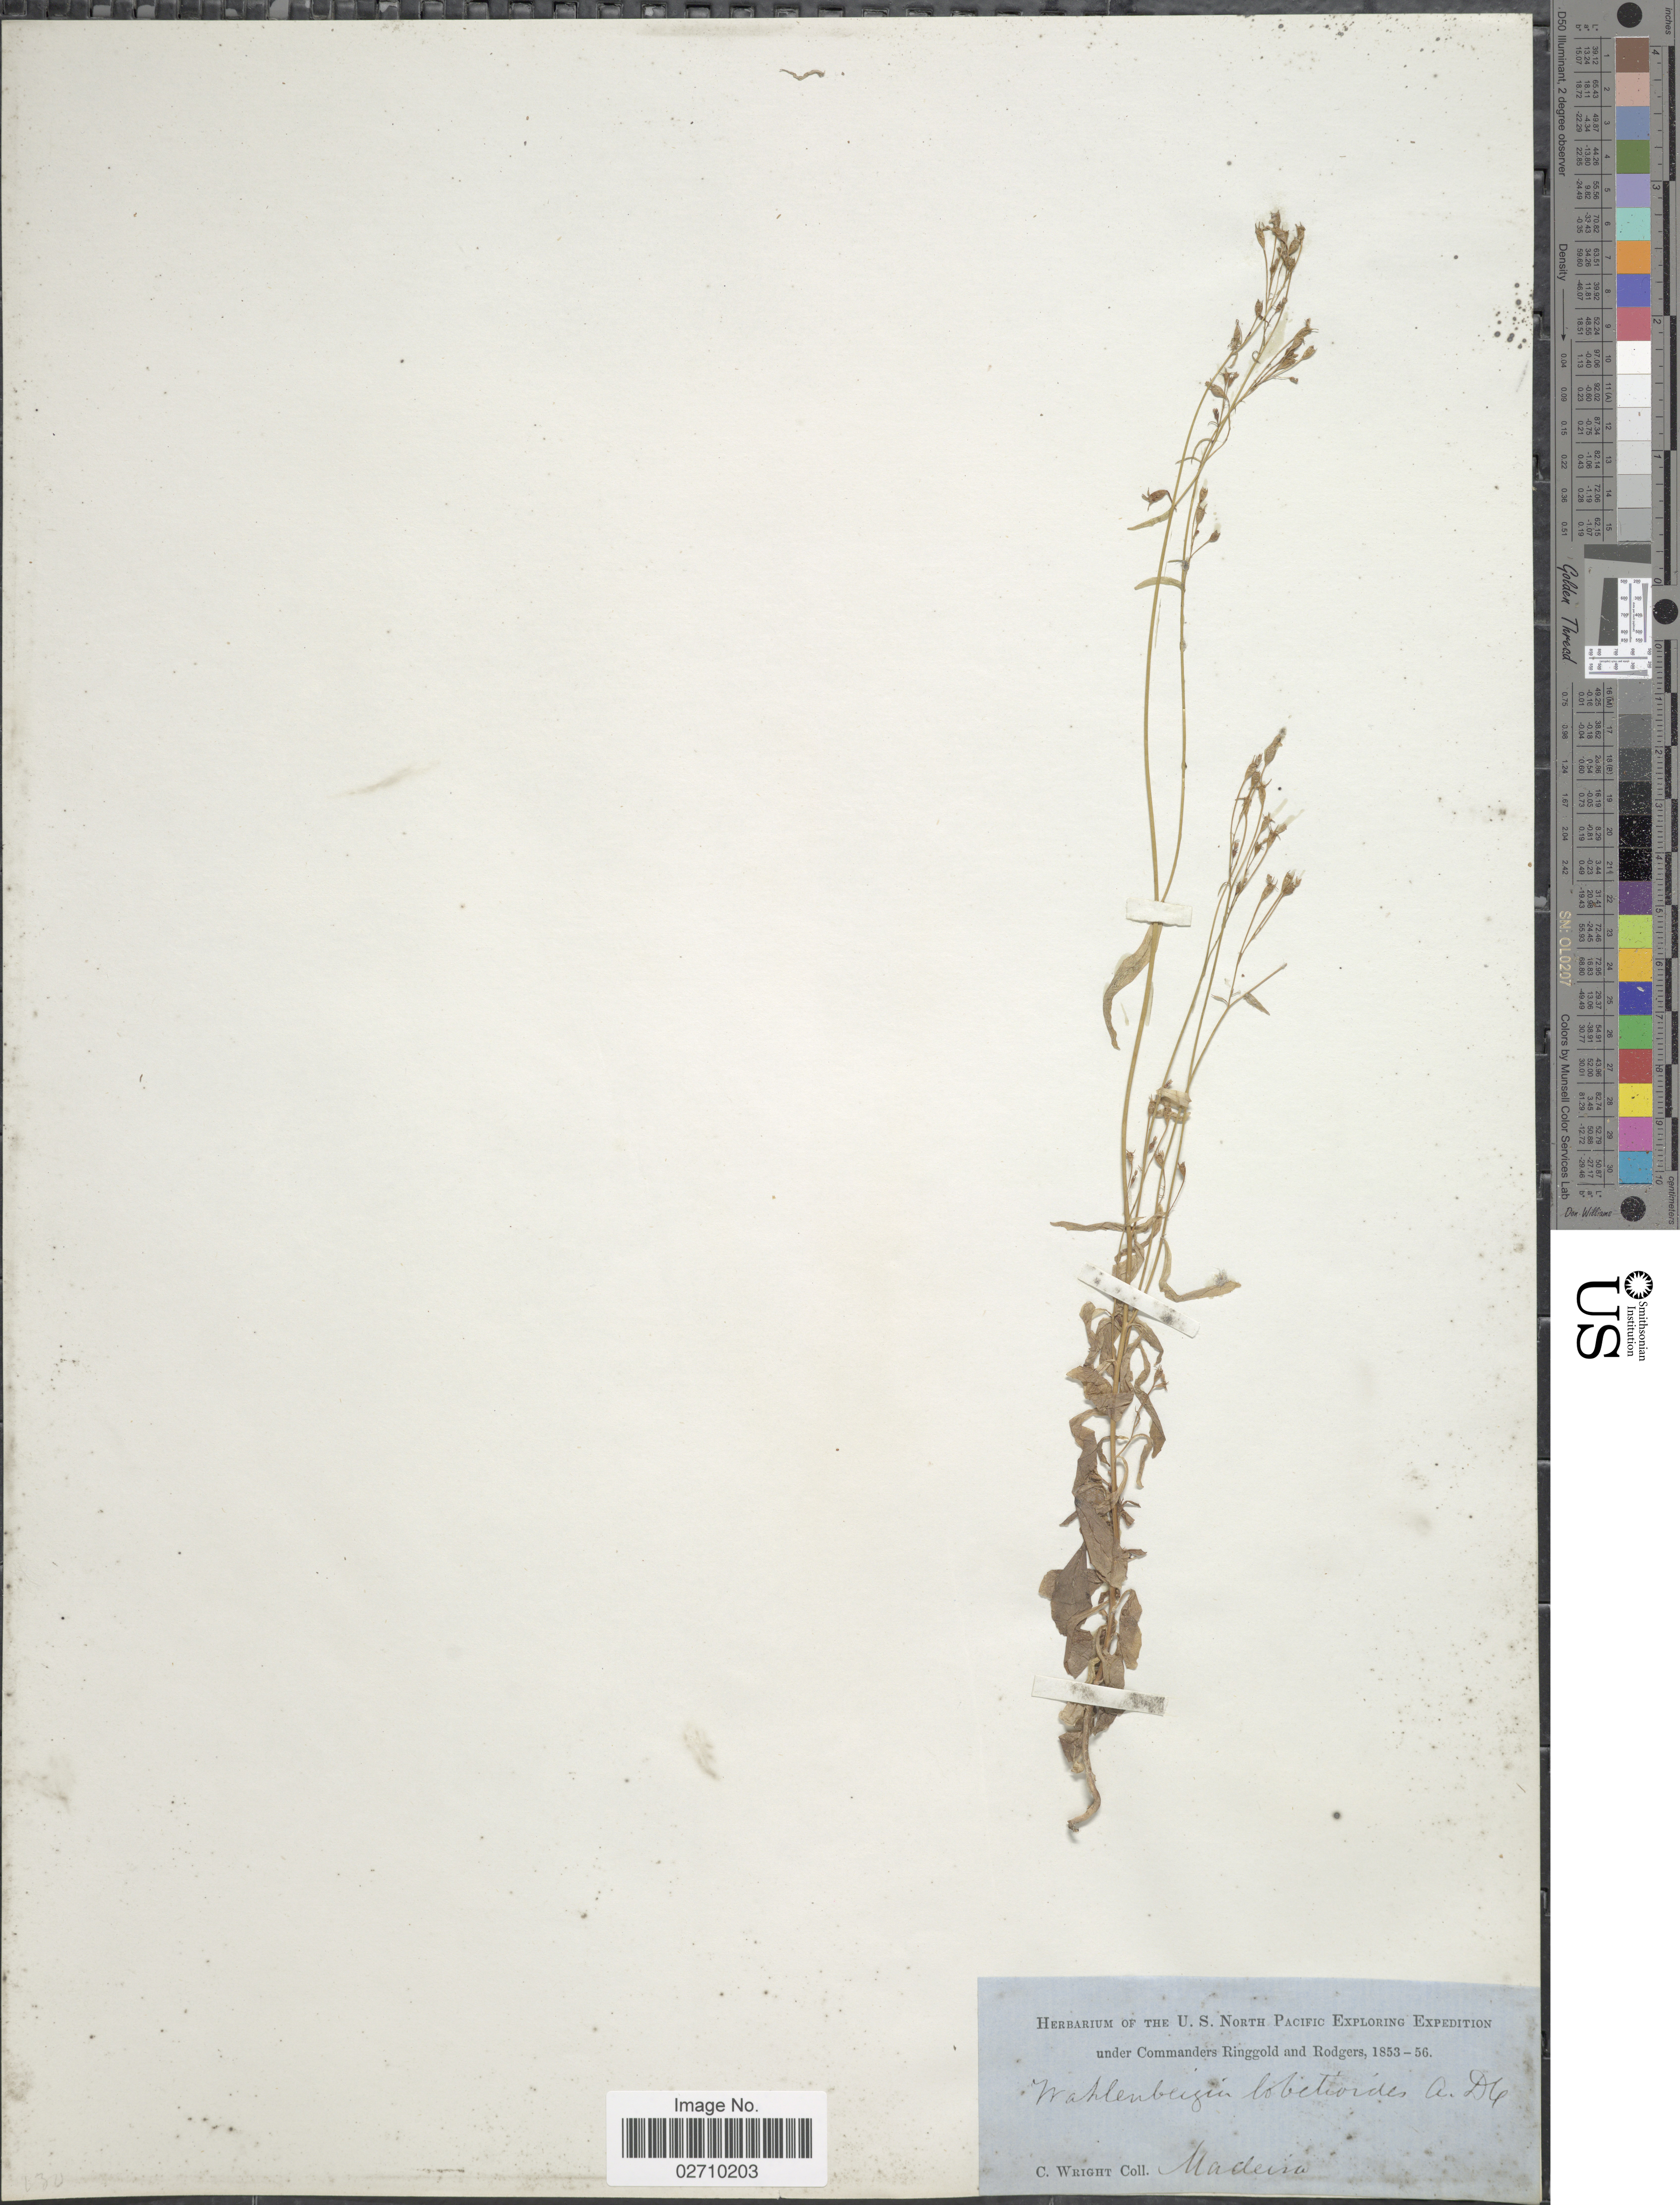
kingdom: Plantae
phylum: Tracheophyta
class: Magnoliopsida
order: Asterales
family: Campanulaceae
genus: Wahlenbergia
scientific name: Wahlenbergia lobelioides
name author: (L. f.) Link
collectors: C. Wright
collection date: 1853/1856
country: Portugal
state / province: Madeira (Aut. Reg.)